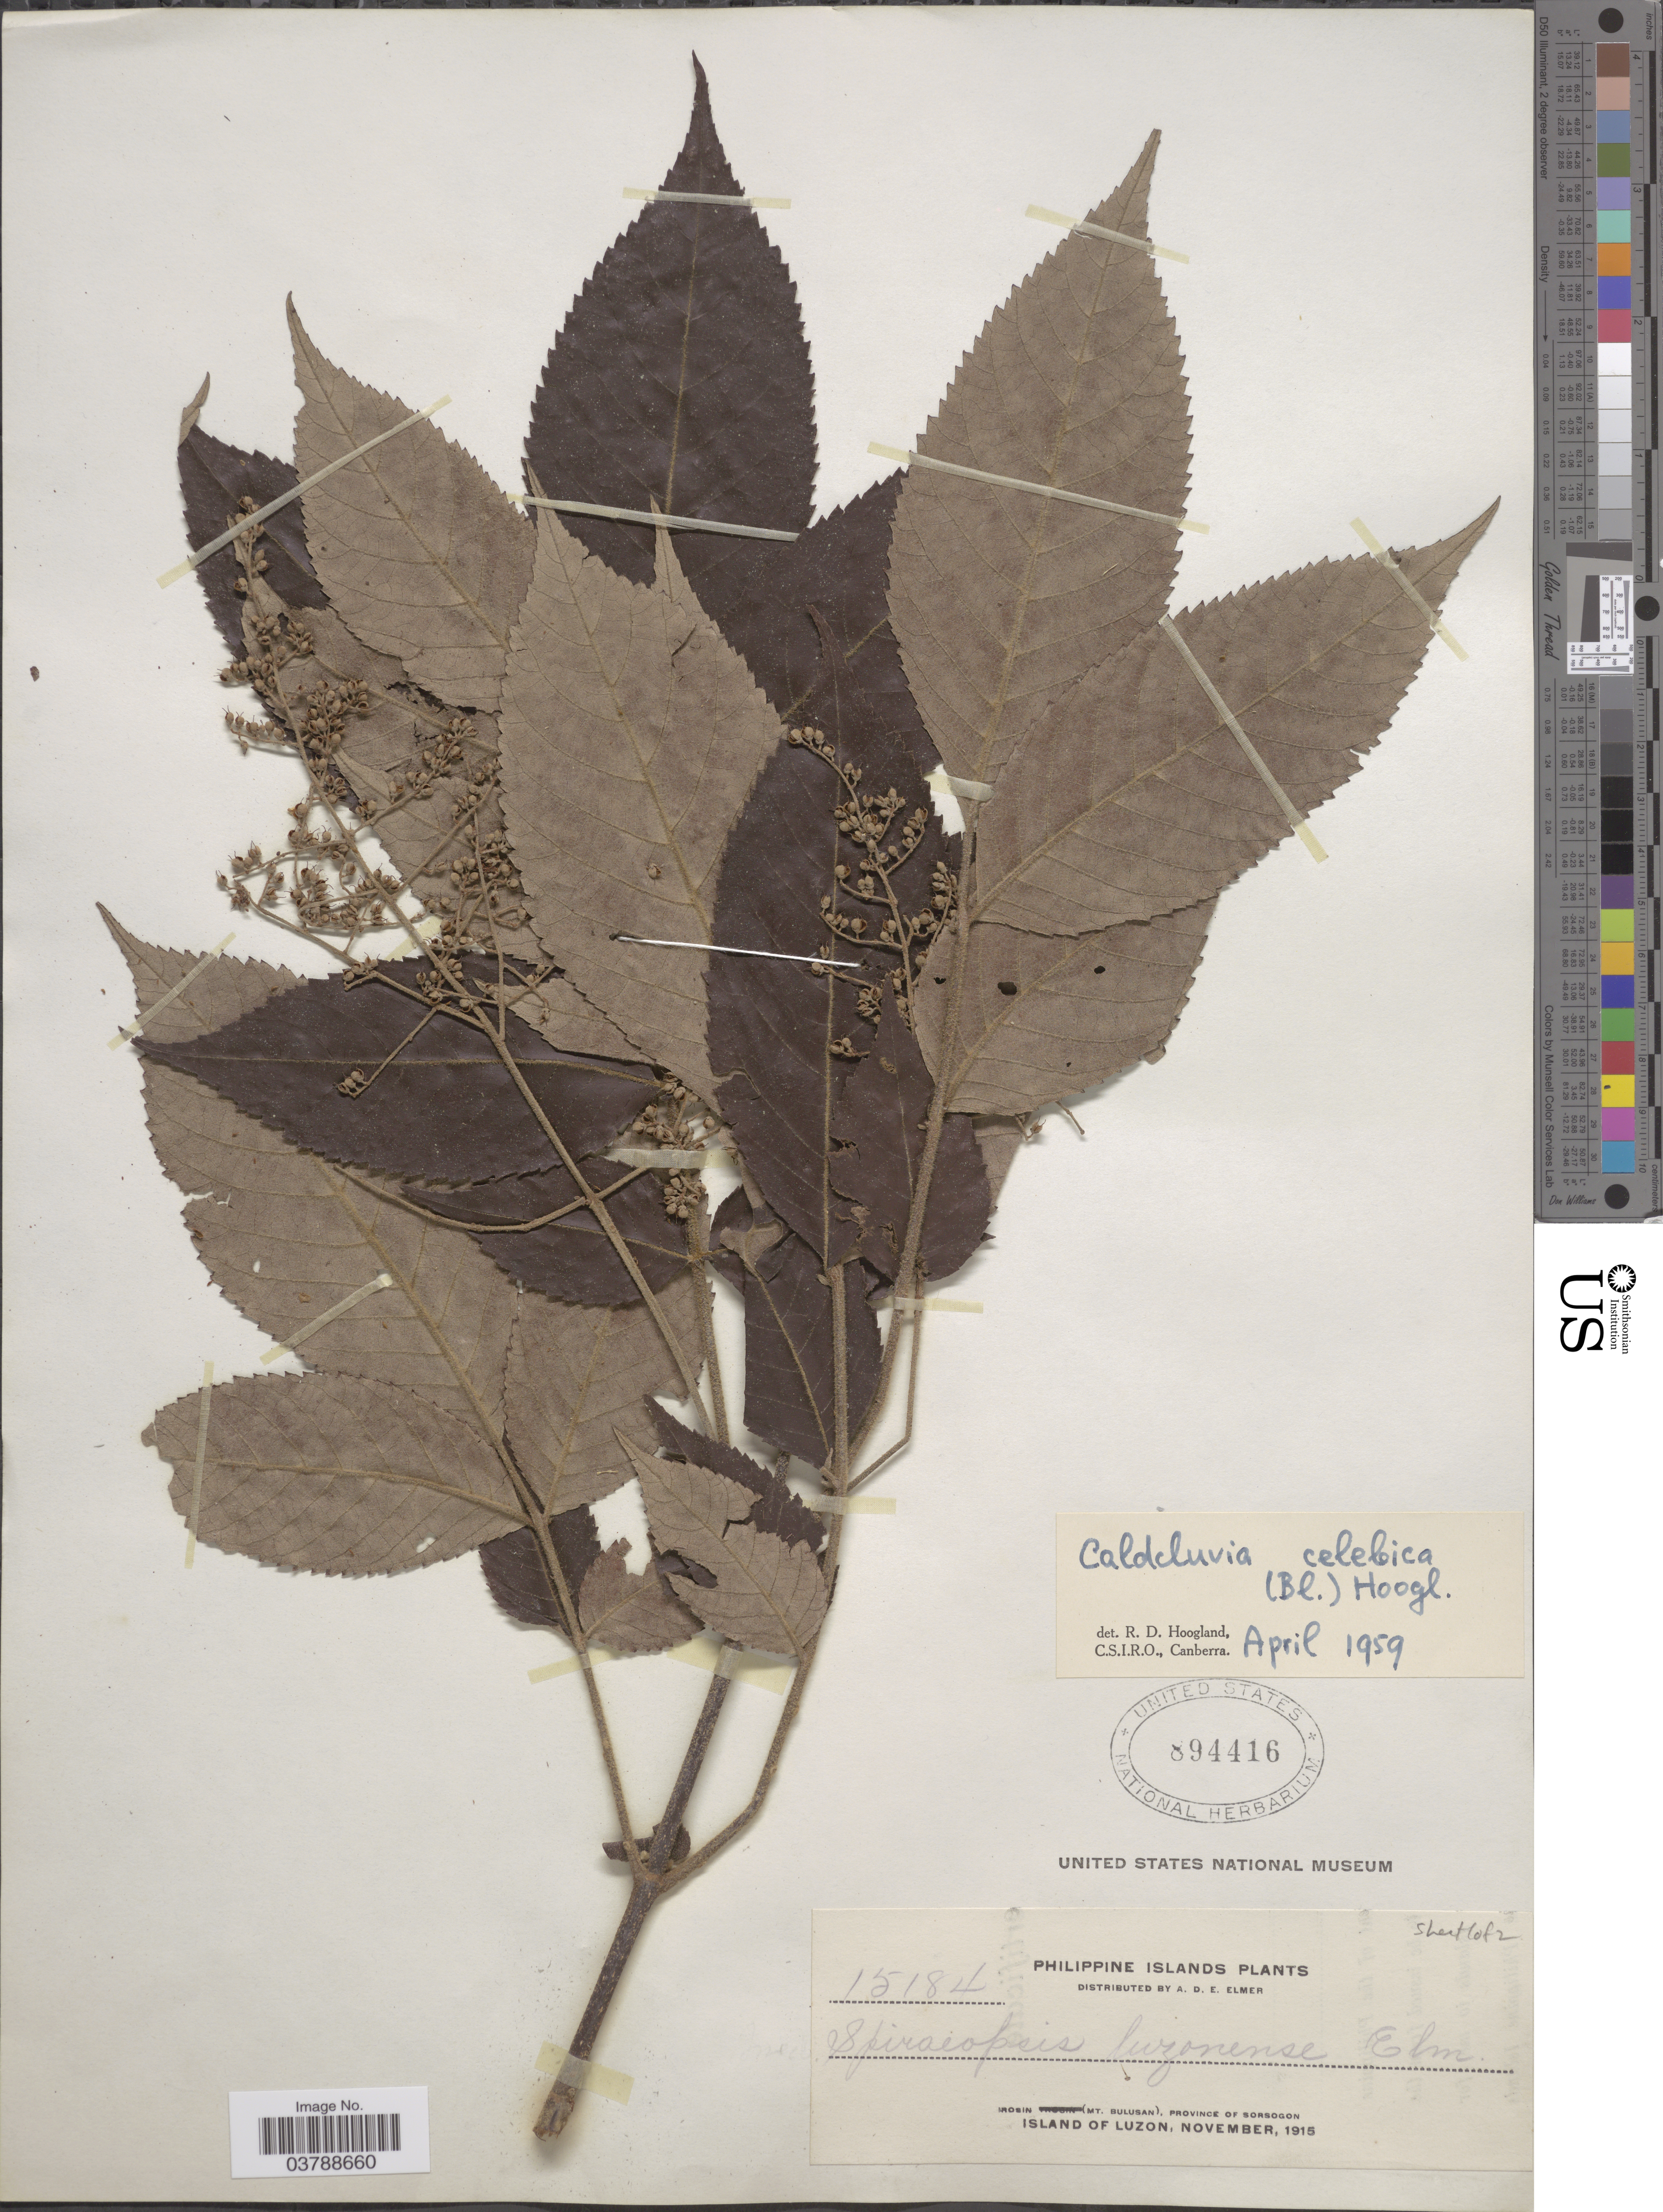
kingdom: Plantae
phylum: Tracheophyta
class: Magnoliopsida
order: Oxalidales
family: Cunoniaceae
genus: Caldcluvia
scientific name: Caldcluvia celebica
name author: (Blume) Hoogland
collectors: A. D. E. Elmer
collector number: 15184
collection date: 1915-11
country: Philippines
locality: Philippine Islands. Irosin ( Mt. Bulusan), Province of Sorsogon. Island of Luzon.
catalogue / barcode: US 894416